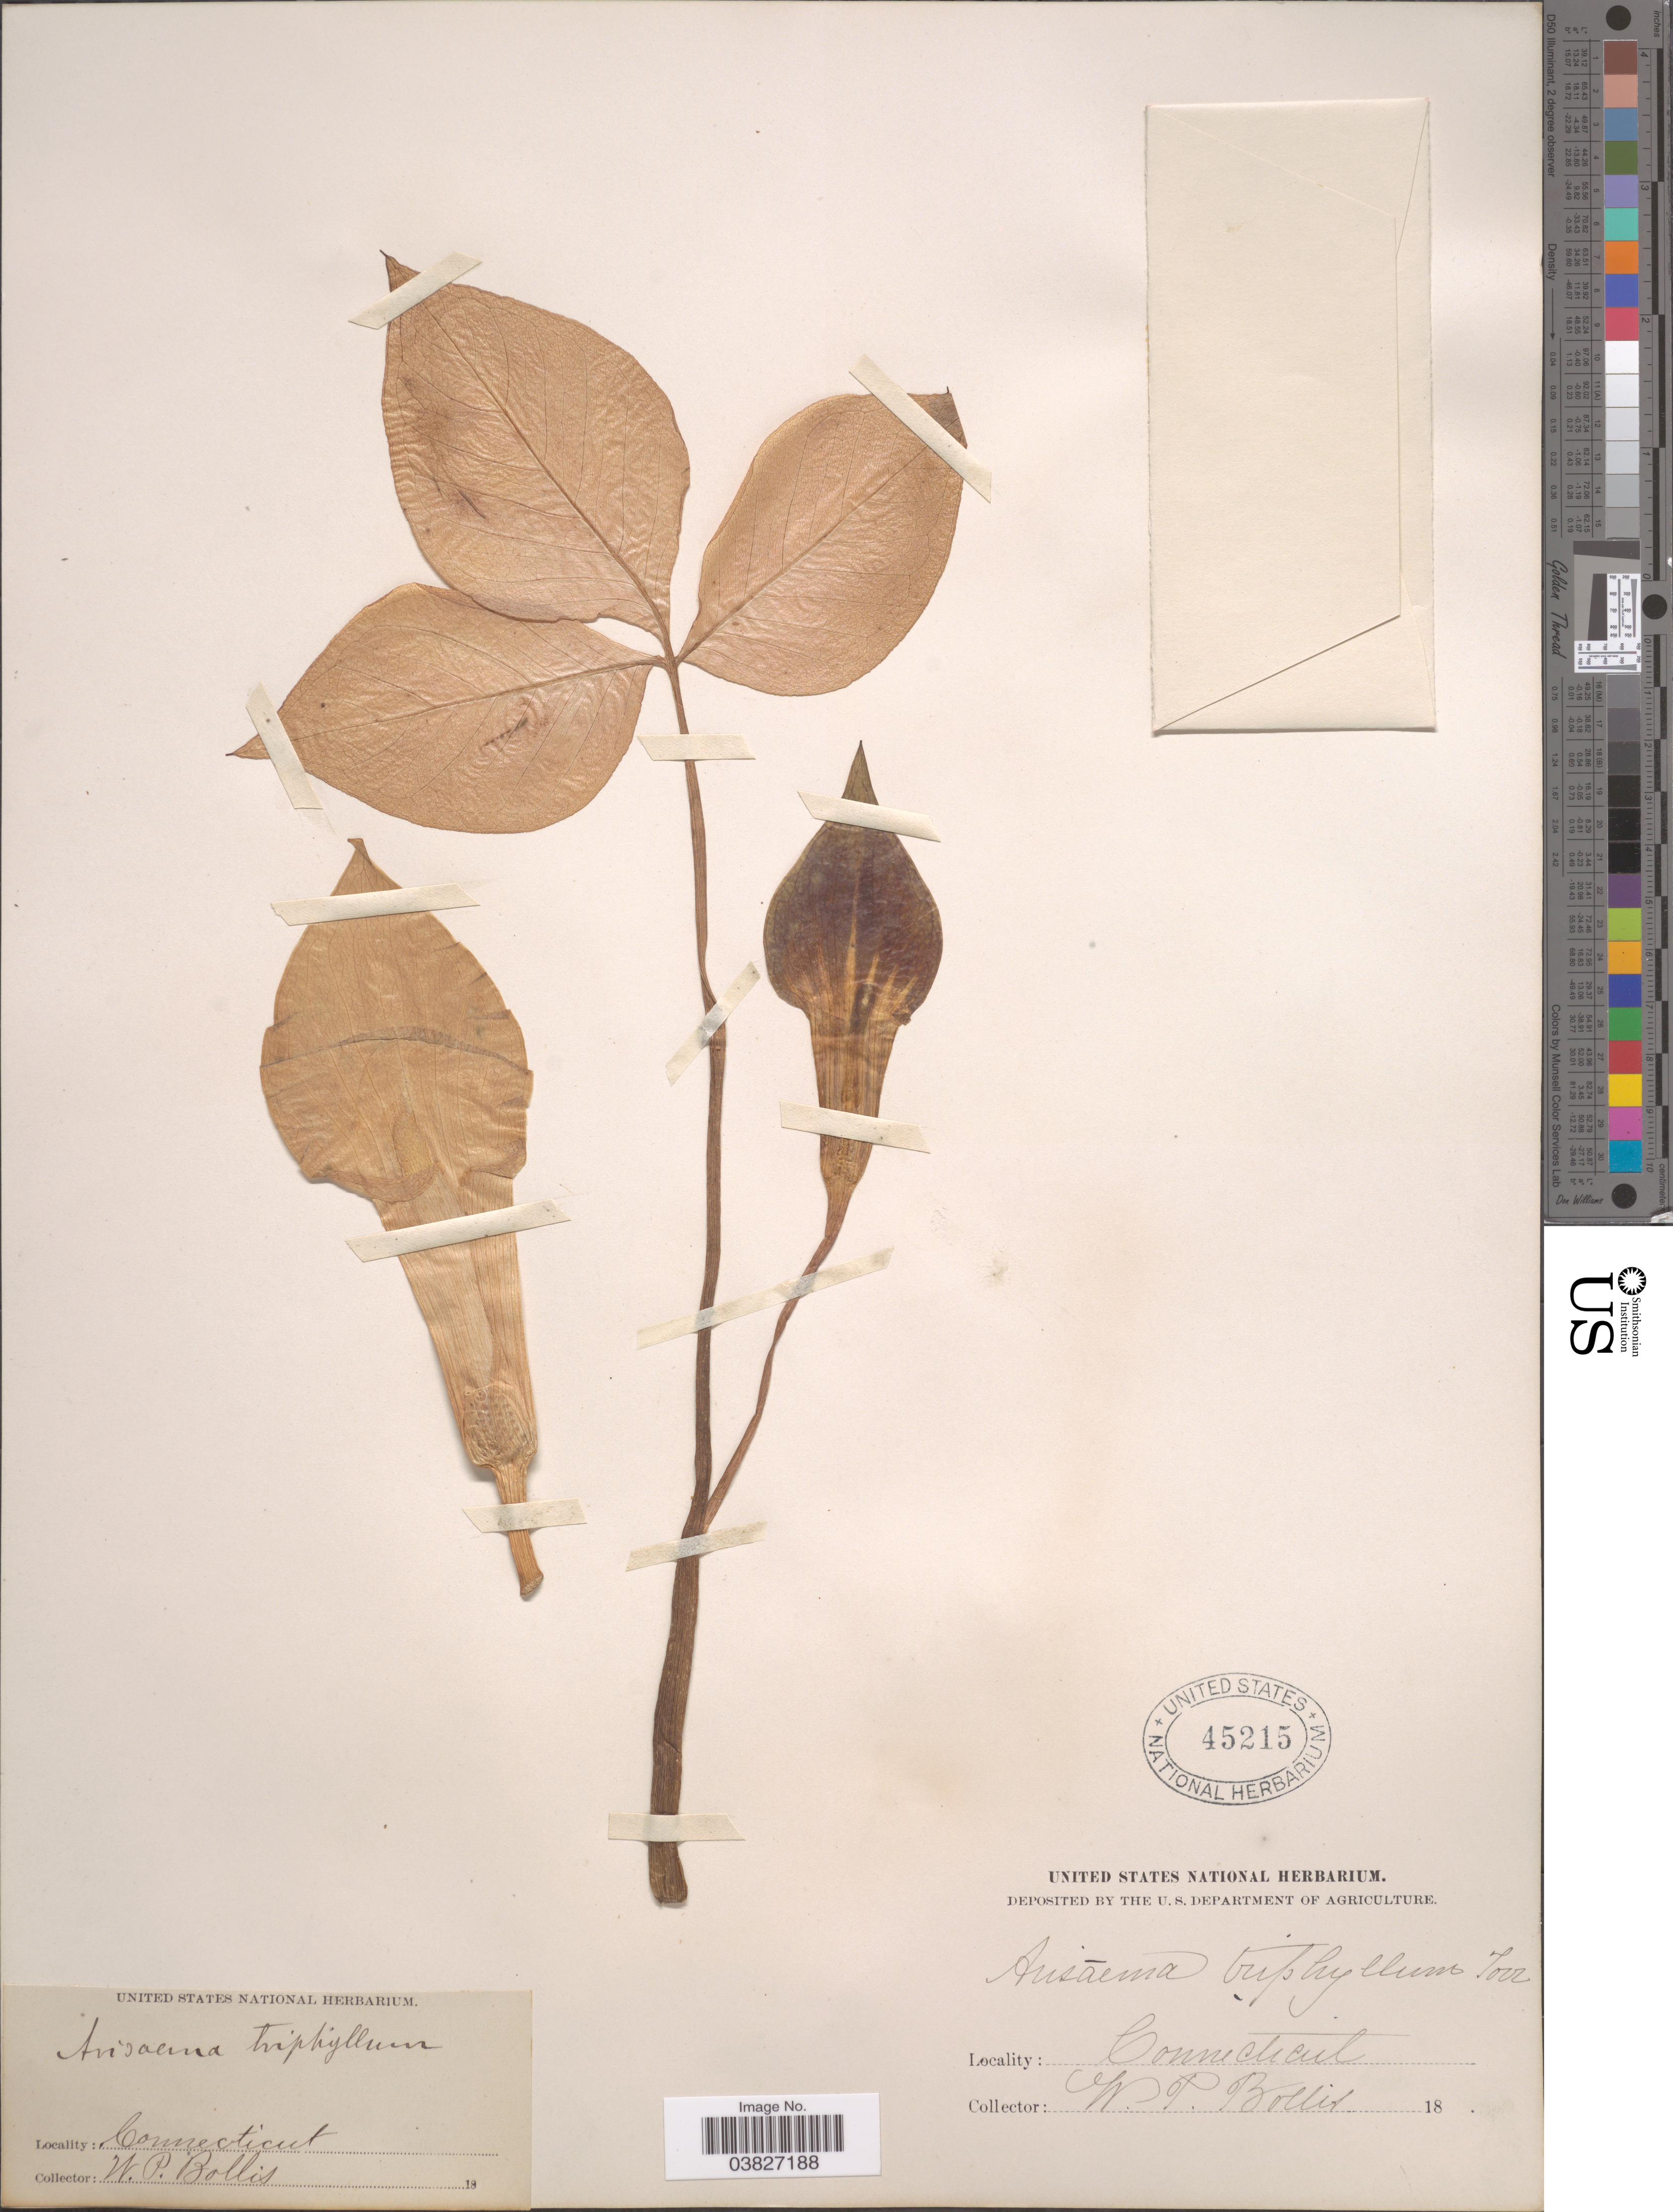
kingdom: Plantae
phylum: Tracheophyta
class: Liliopsida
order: Alismatales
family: Araceae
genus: Arisaema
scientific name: Arisaema triphyllum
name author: (L.) Schott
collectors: W. P. Bollis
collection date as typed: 18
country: United States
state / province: Connecticut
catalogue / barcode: US 45215